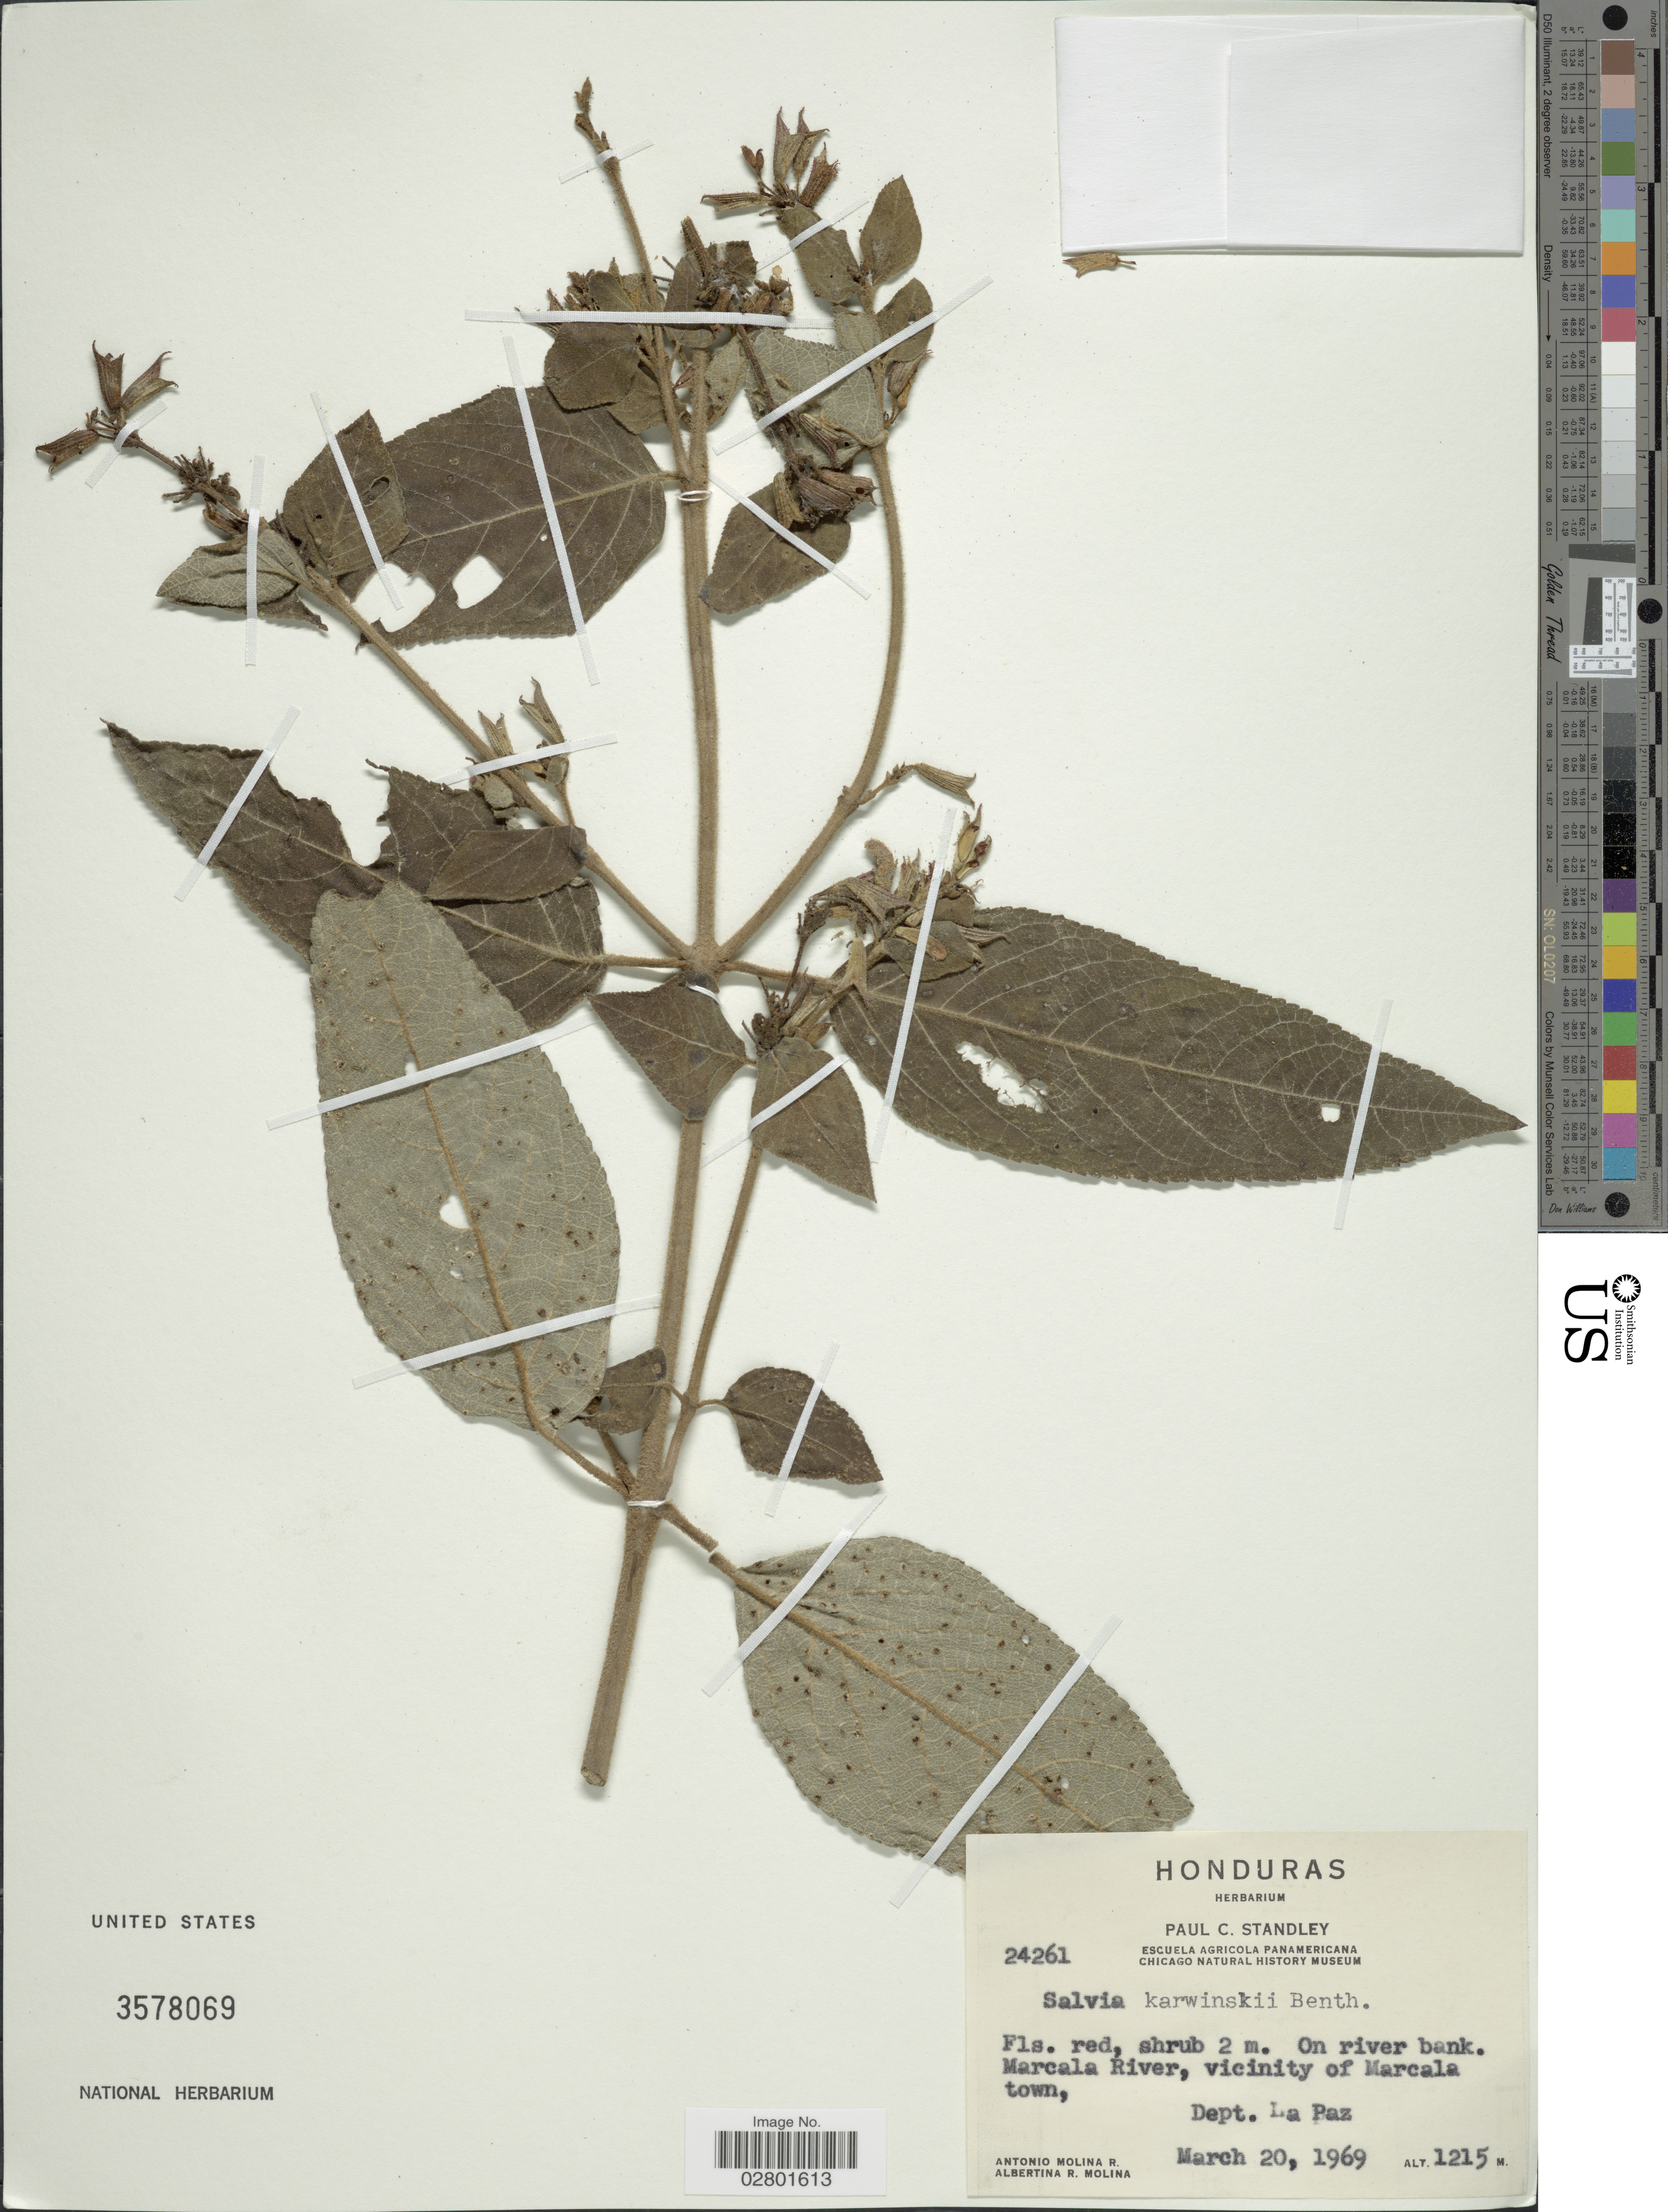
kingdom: Plantae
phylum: Tracheophyta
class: Magnoliopsida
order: Lamiales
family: Lamiaceae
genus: Salvia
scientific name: Salvia karwinskii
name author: Benth.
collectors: A. Molina R. & A. R. Molina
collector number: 24261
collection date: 1969-03-20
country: Honduras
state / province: La Paz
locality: Marcala River, vicinity of Marcala town, Dept. La Paz.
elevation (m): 1215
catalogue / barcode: US 3578069